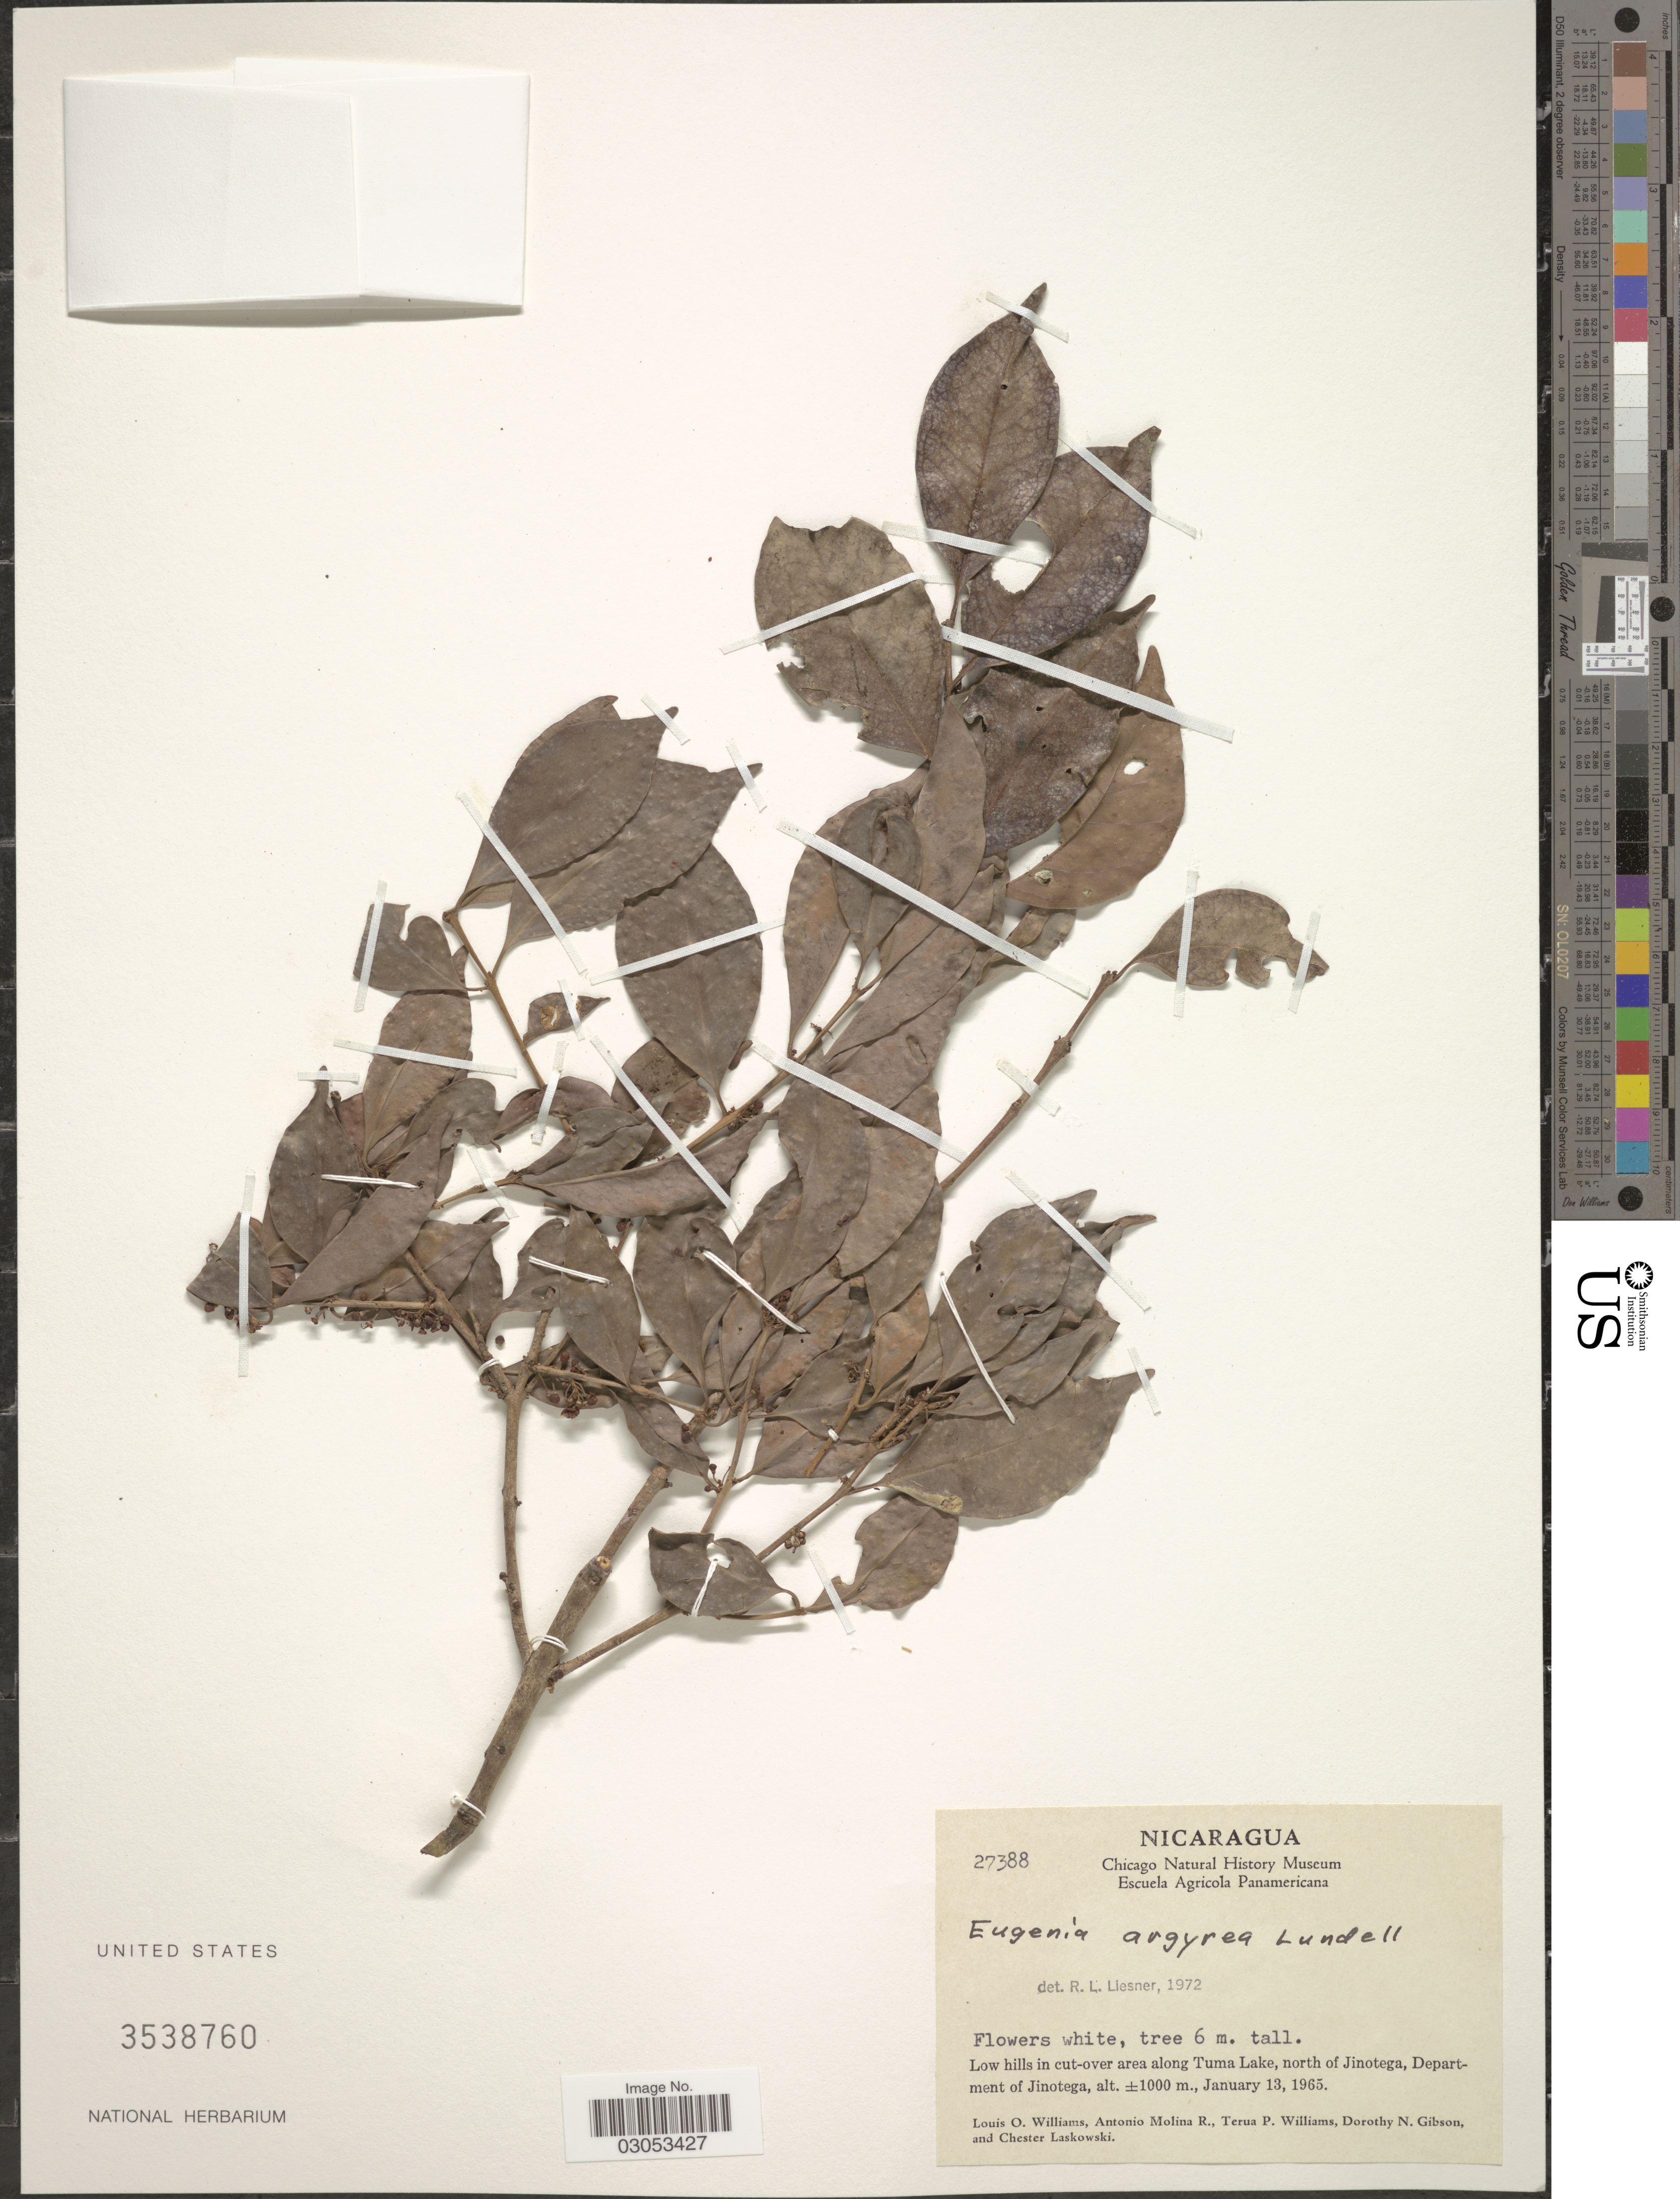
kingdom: Plantae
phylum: Tracheophyta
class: Magnoliopsida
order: Myrtales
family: Myrtaceae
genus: Eugenia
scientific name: Eugenia argyrea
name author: Lundell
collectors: L. O. Williams, A. Molina R., T. Williams, D. N. Gibson & C. Laskowski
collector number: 27388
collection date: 1965-01-13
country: Nicaragua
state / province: Jinotega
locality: Low hills in cut-over area along Tuma Lake, north of Jinotega, Department of Jinotega.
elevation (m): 1000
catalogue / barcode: US 3538760